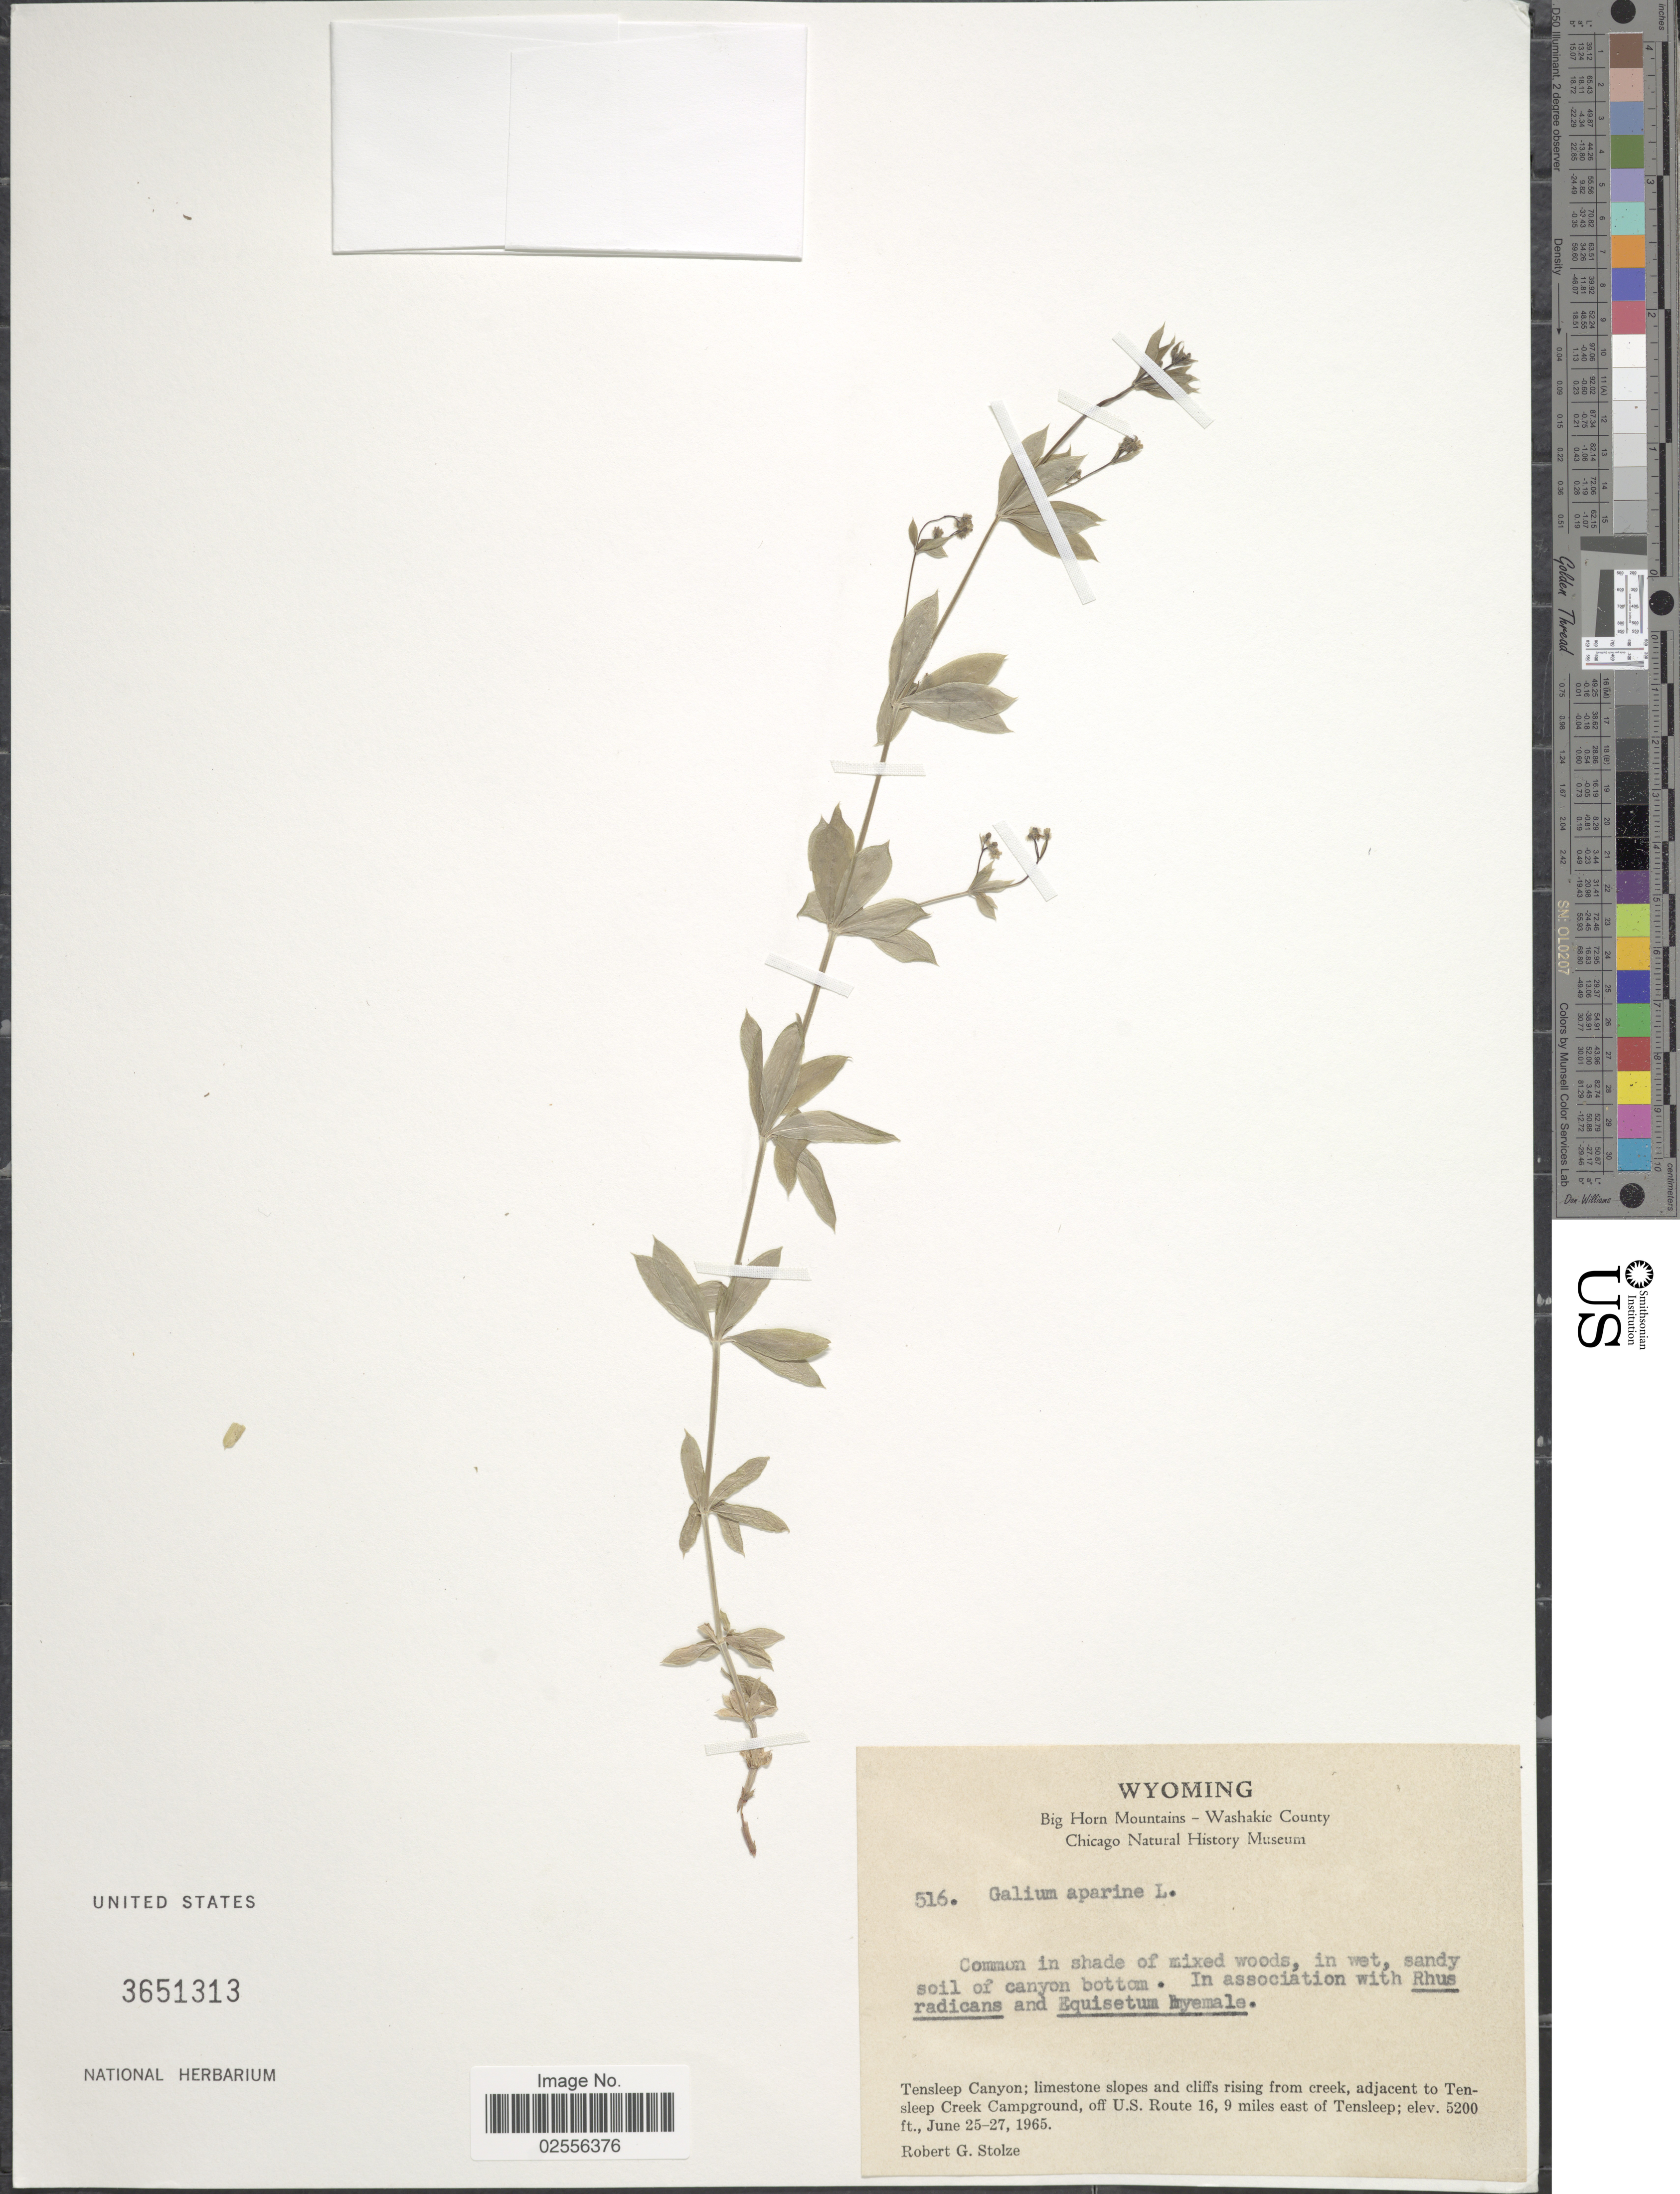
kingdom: Plantae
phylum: Tracheophyta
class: Magnoliopsida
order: Gentianales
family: Rubiaceae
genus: Galium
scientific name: Galium aparine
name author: L.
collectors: R. G. Stolze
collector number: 516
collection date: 1965-06-25/1965-06-27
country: United States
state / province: Wyoming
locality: Tensleep Canyon: adjacent to Tensleep Creek Campground, off U.S. Route 16,9 miles east of Tensleep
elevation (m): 1585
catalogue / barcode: US 3651313